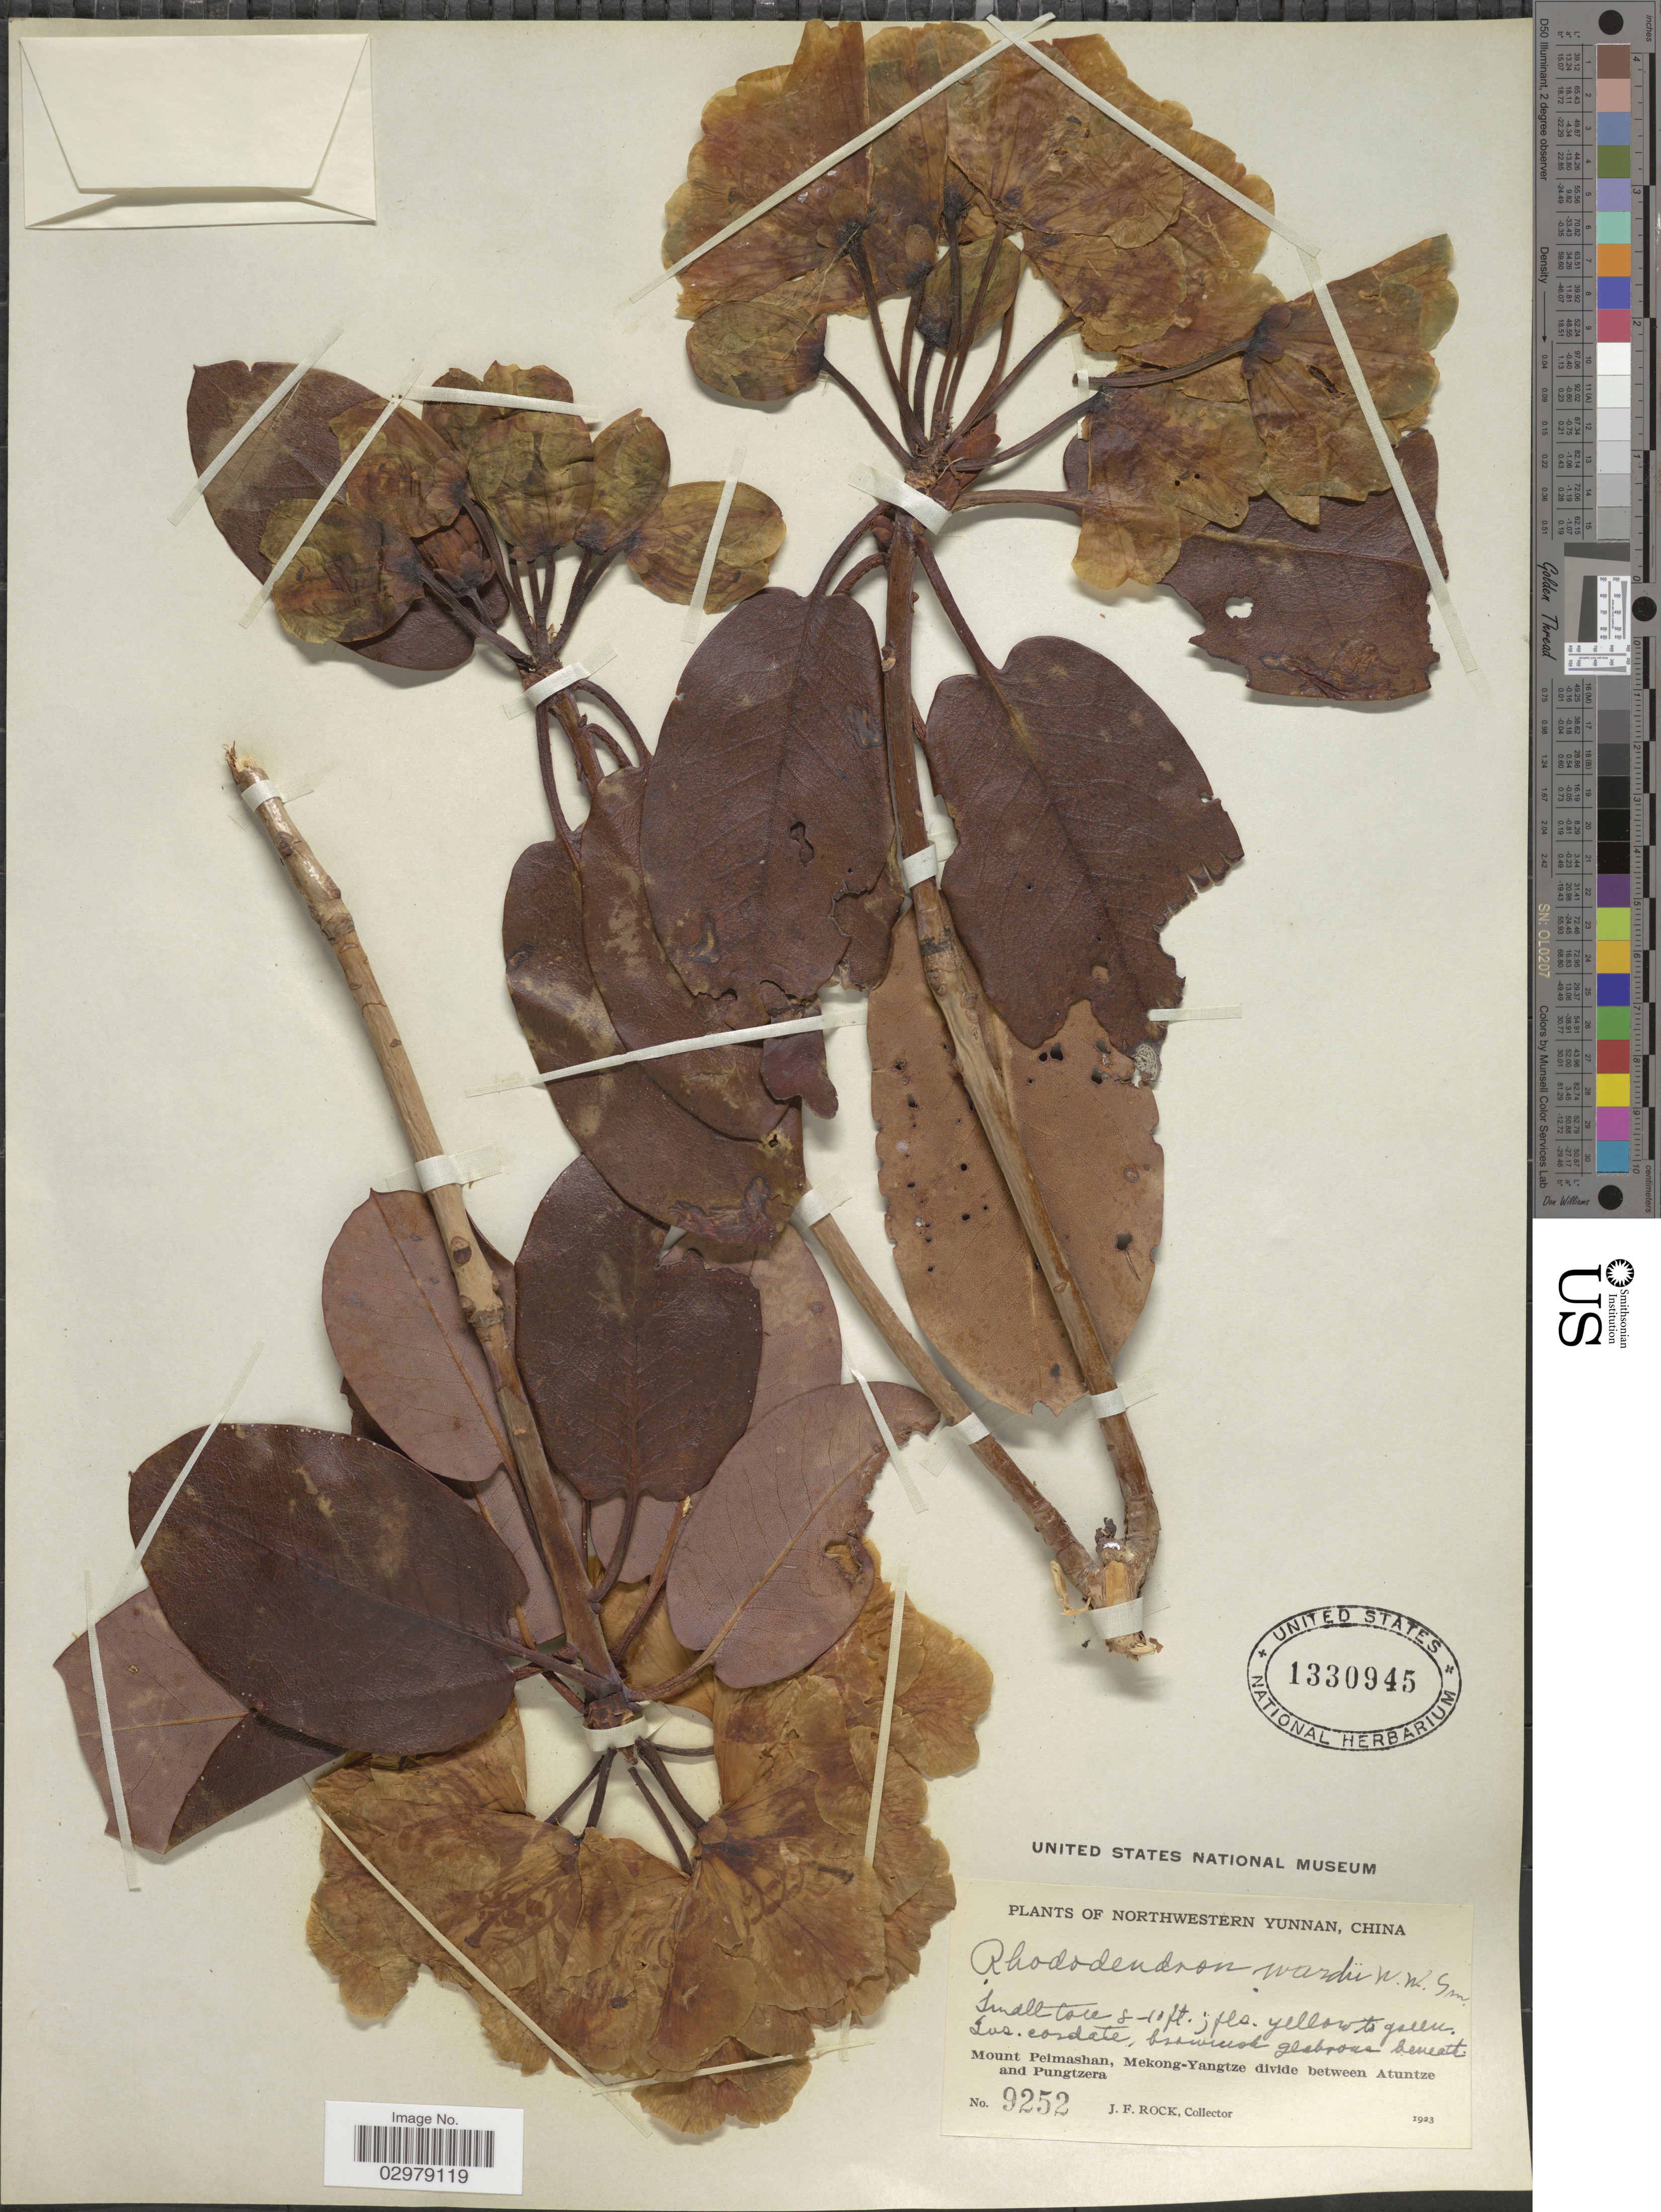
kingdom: Plantae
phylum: Tracheophyta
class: Magnoliopsida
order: Ericales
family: Ericaceae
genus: Rhododendron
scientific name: Rhododendron wardii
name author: W.W. Sm.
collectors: J. Rock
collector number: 9252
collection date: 1923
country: China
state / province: Yunnan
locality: Northwestern Yunnan. Mount Peimashan, Mekong-Yangtze divide between Atuntze and Pungtzera.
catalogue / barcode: US 1330945